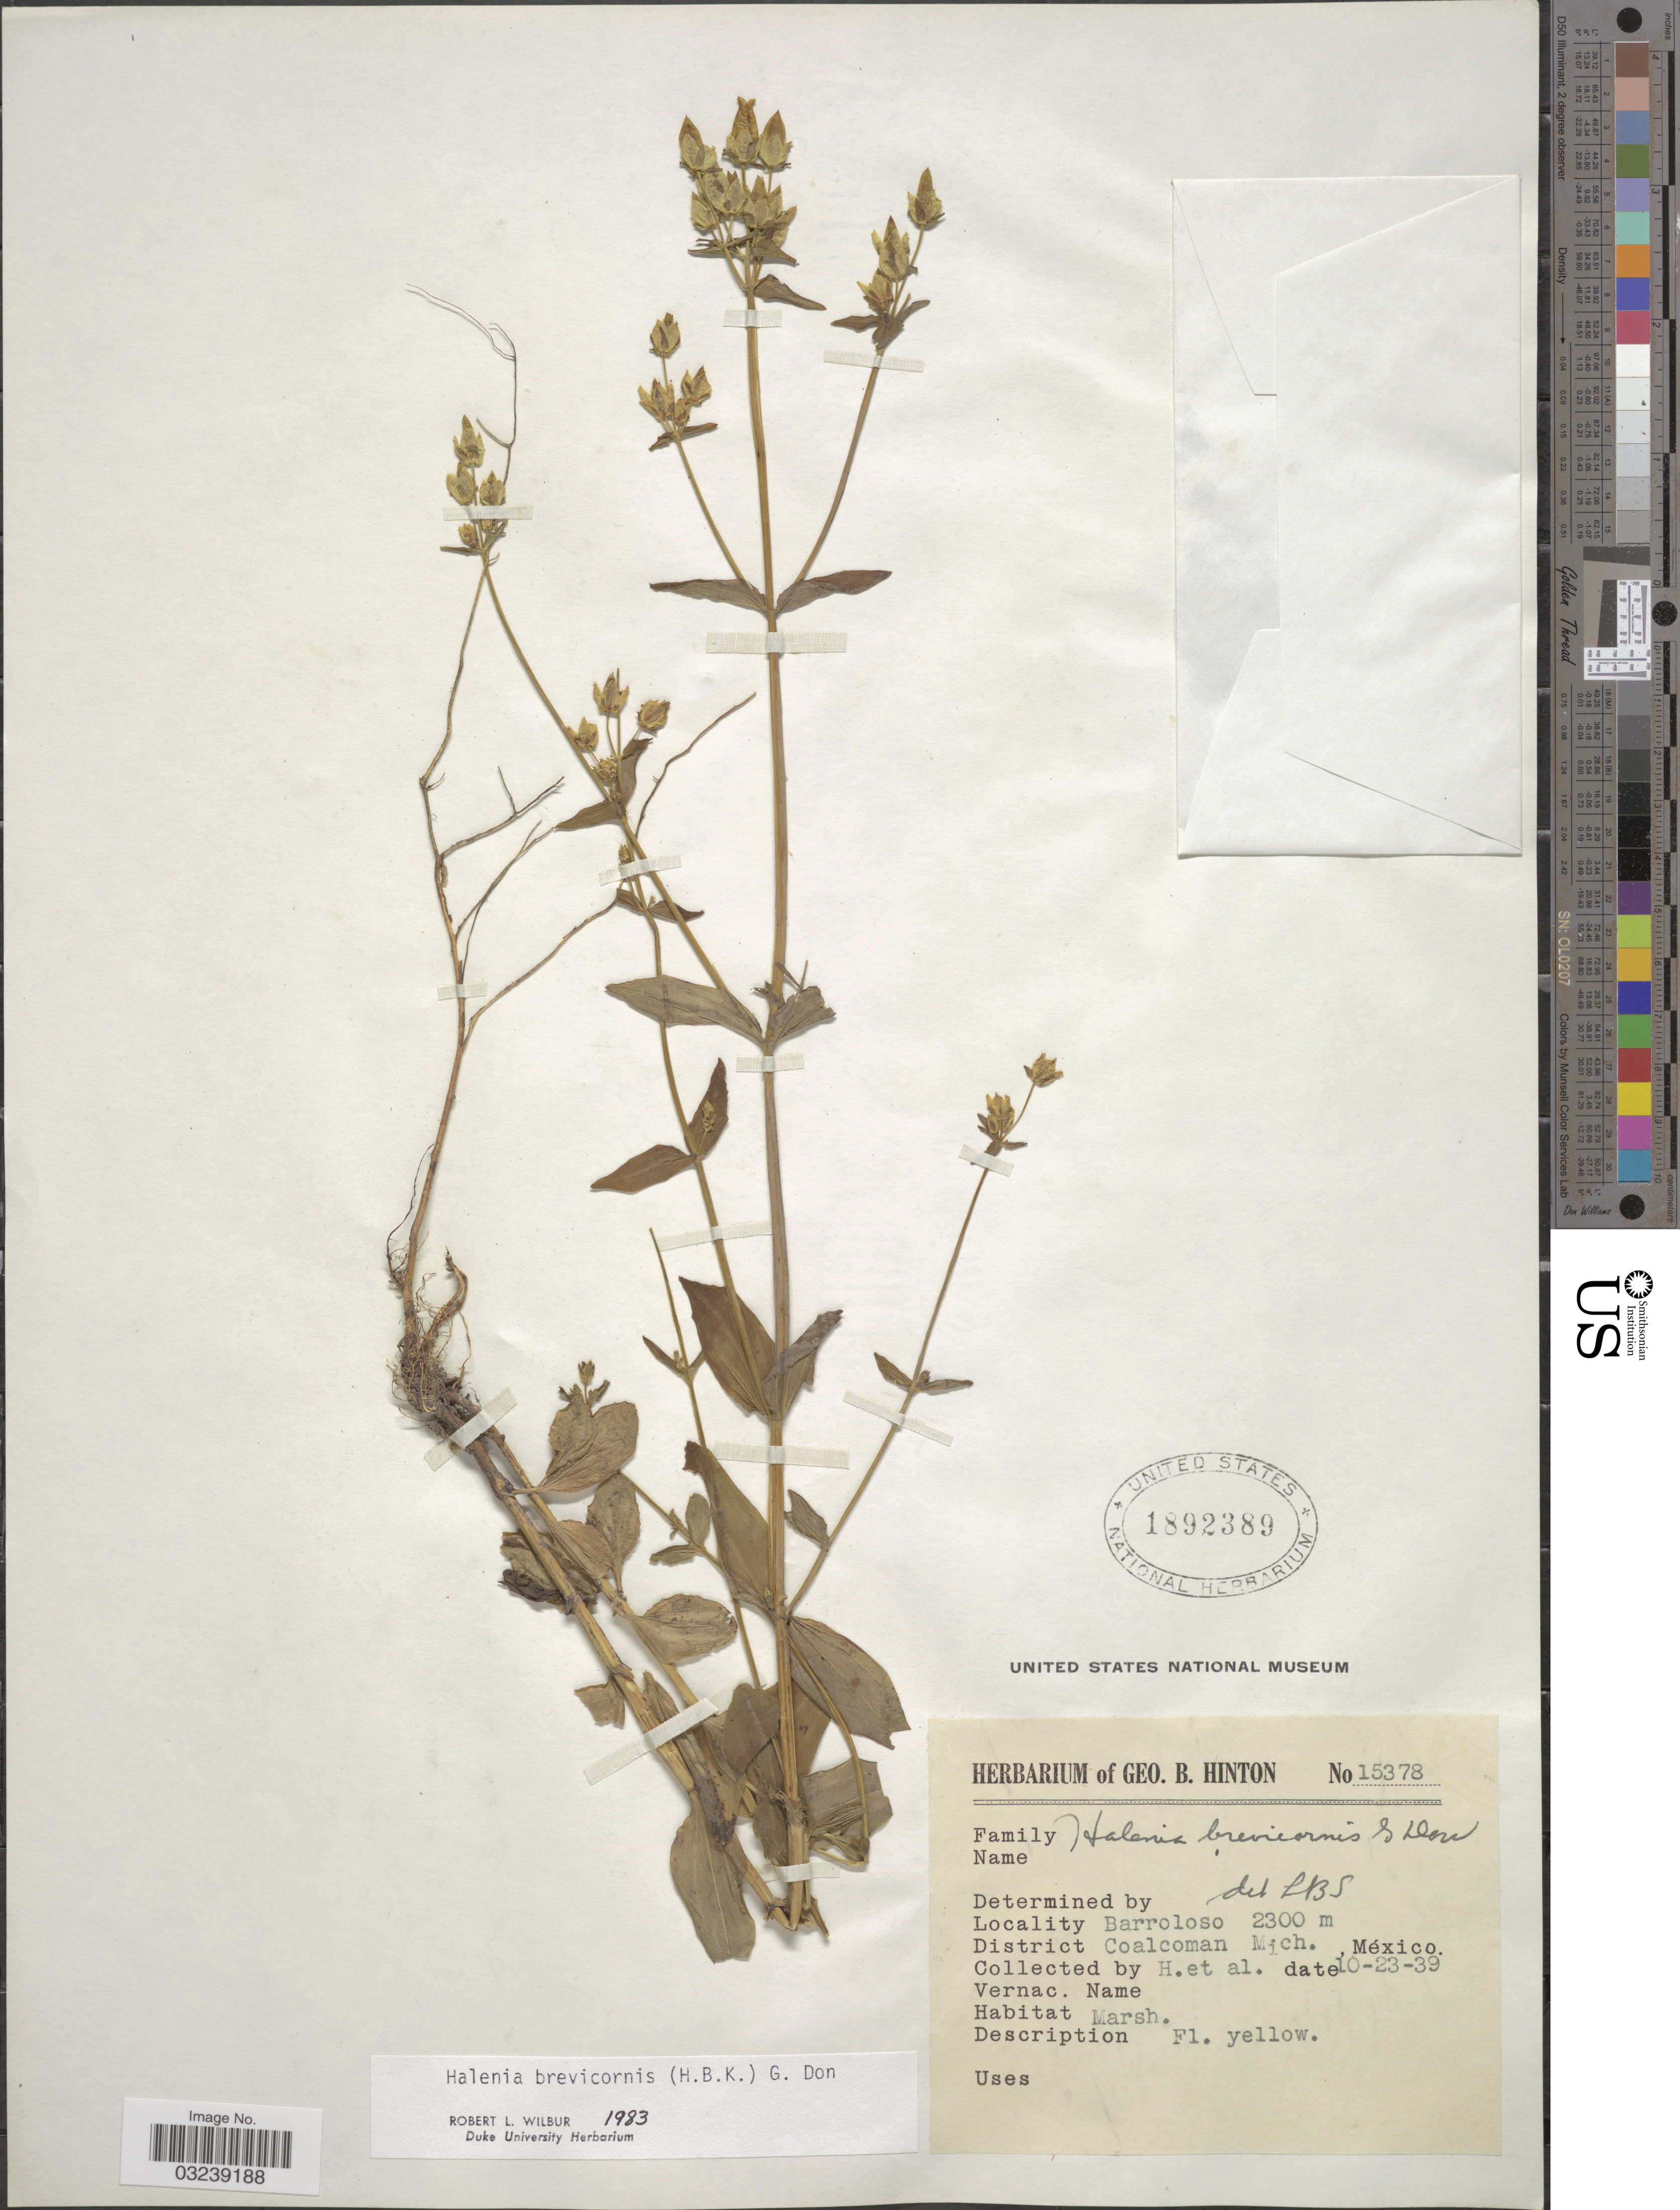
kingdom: Plantae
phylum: Tracheophyta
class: Magnoliopsida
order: Gentianales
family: Gentianaceae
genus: Halenia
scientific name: Halenia brevicornis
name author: (Kunth) G. Don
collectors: G. B. Hinton & et al.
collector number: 15378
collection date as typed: Transcribed d/m/y: 23/10/39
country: Mexico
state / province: Michoacán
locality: Barroloso. District Coalcoman.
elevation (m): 2300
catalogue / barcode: US 1892389